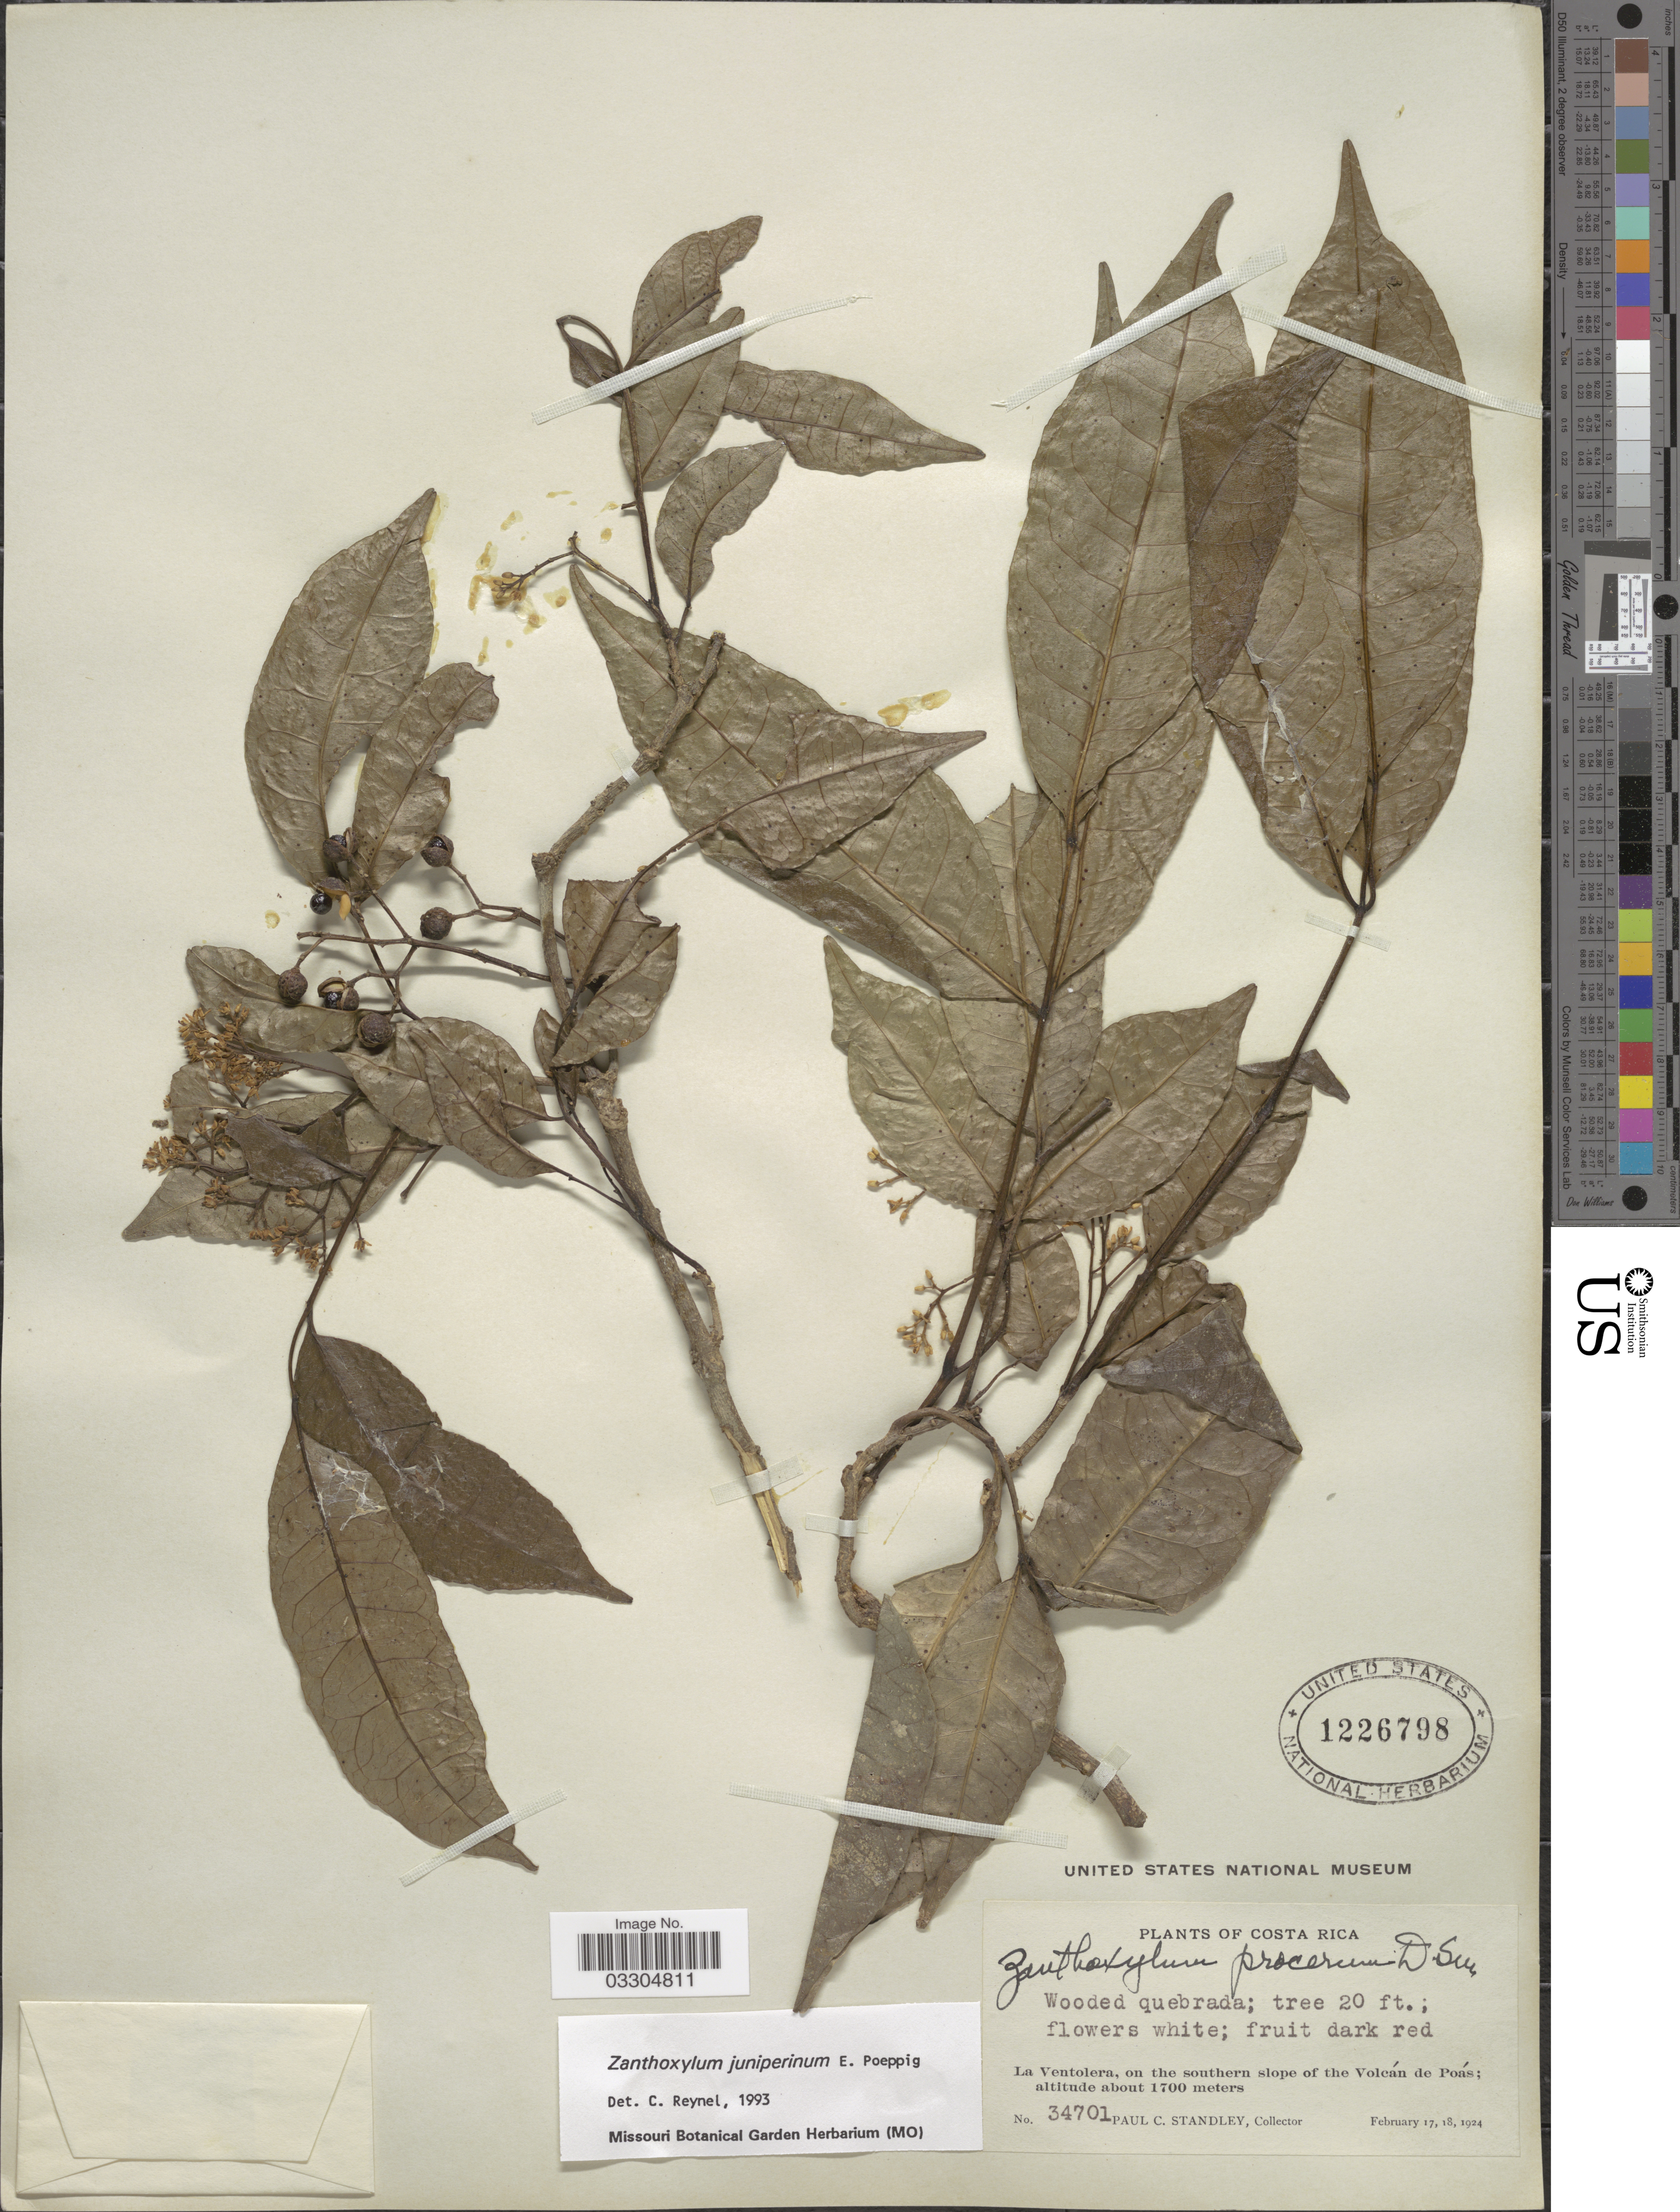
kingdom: Plantae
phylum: Tracheophyta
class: Magnoliopsida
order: Sapindales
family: Rutaceae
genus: Zanthoxylum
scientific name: Zanthoxylum procerum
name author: Donn. Sm.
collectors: P. C. Standley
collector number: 34701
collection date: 1924-02-17/1924-02-18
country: Costa Rica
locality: La Ventolera, on the southern slope of the Volcán de Poás.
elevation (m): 1700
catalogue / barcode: US 1226798